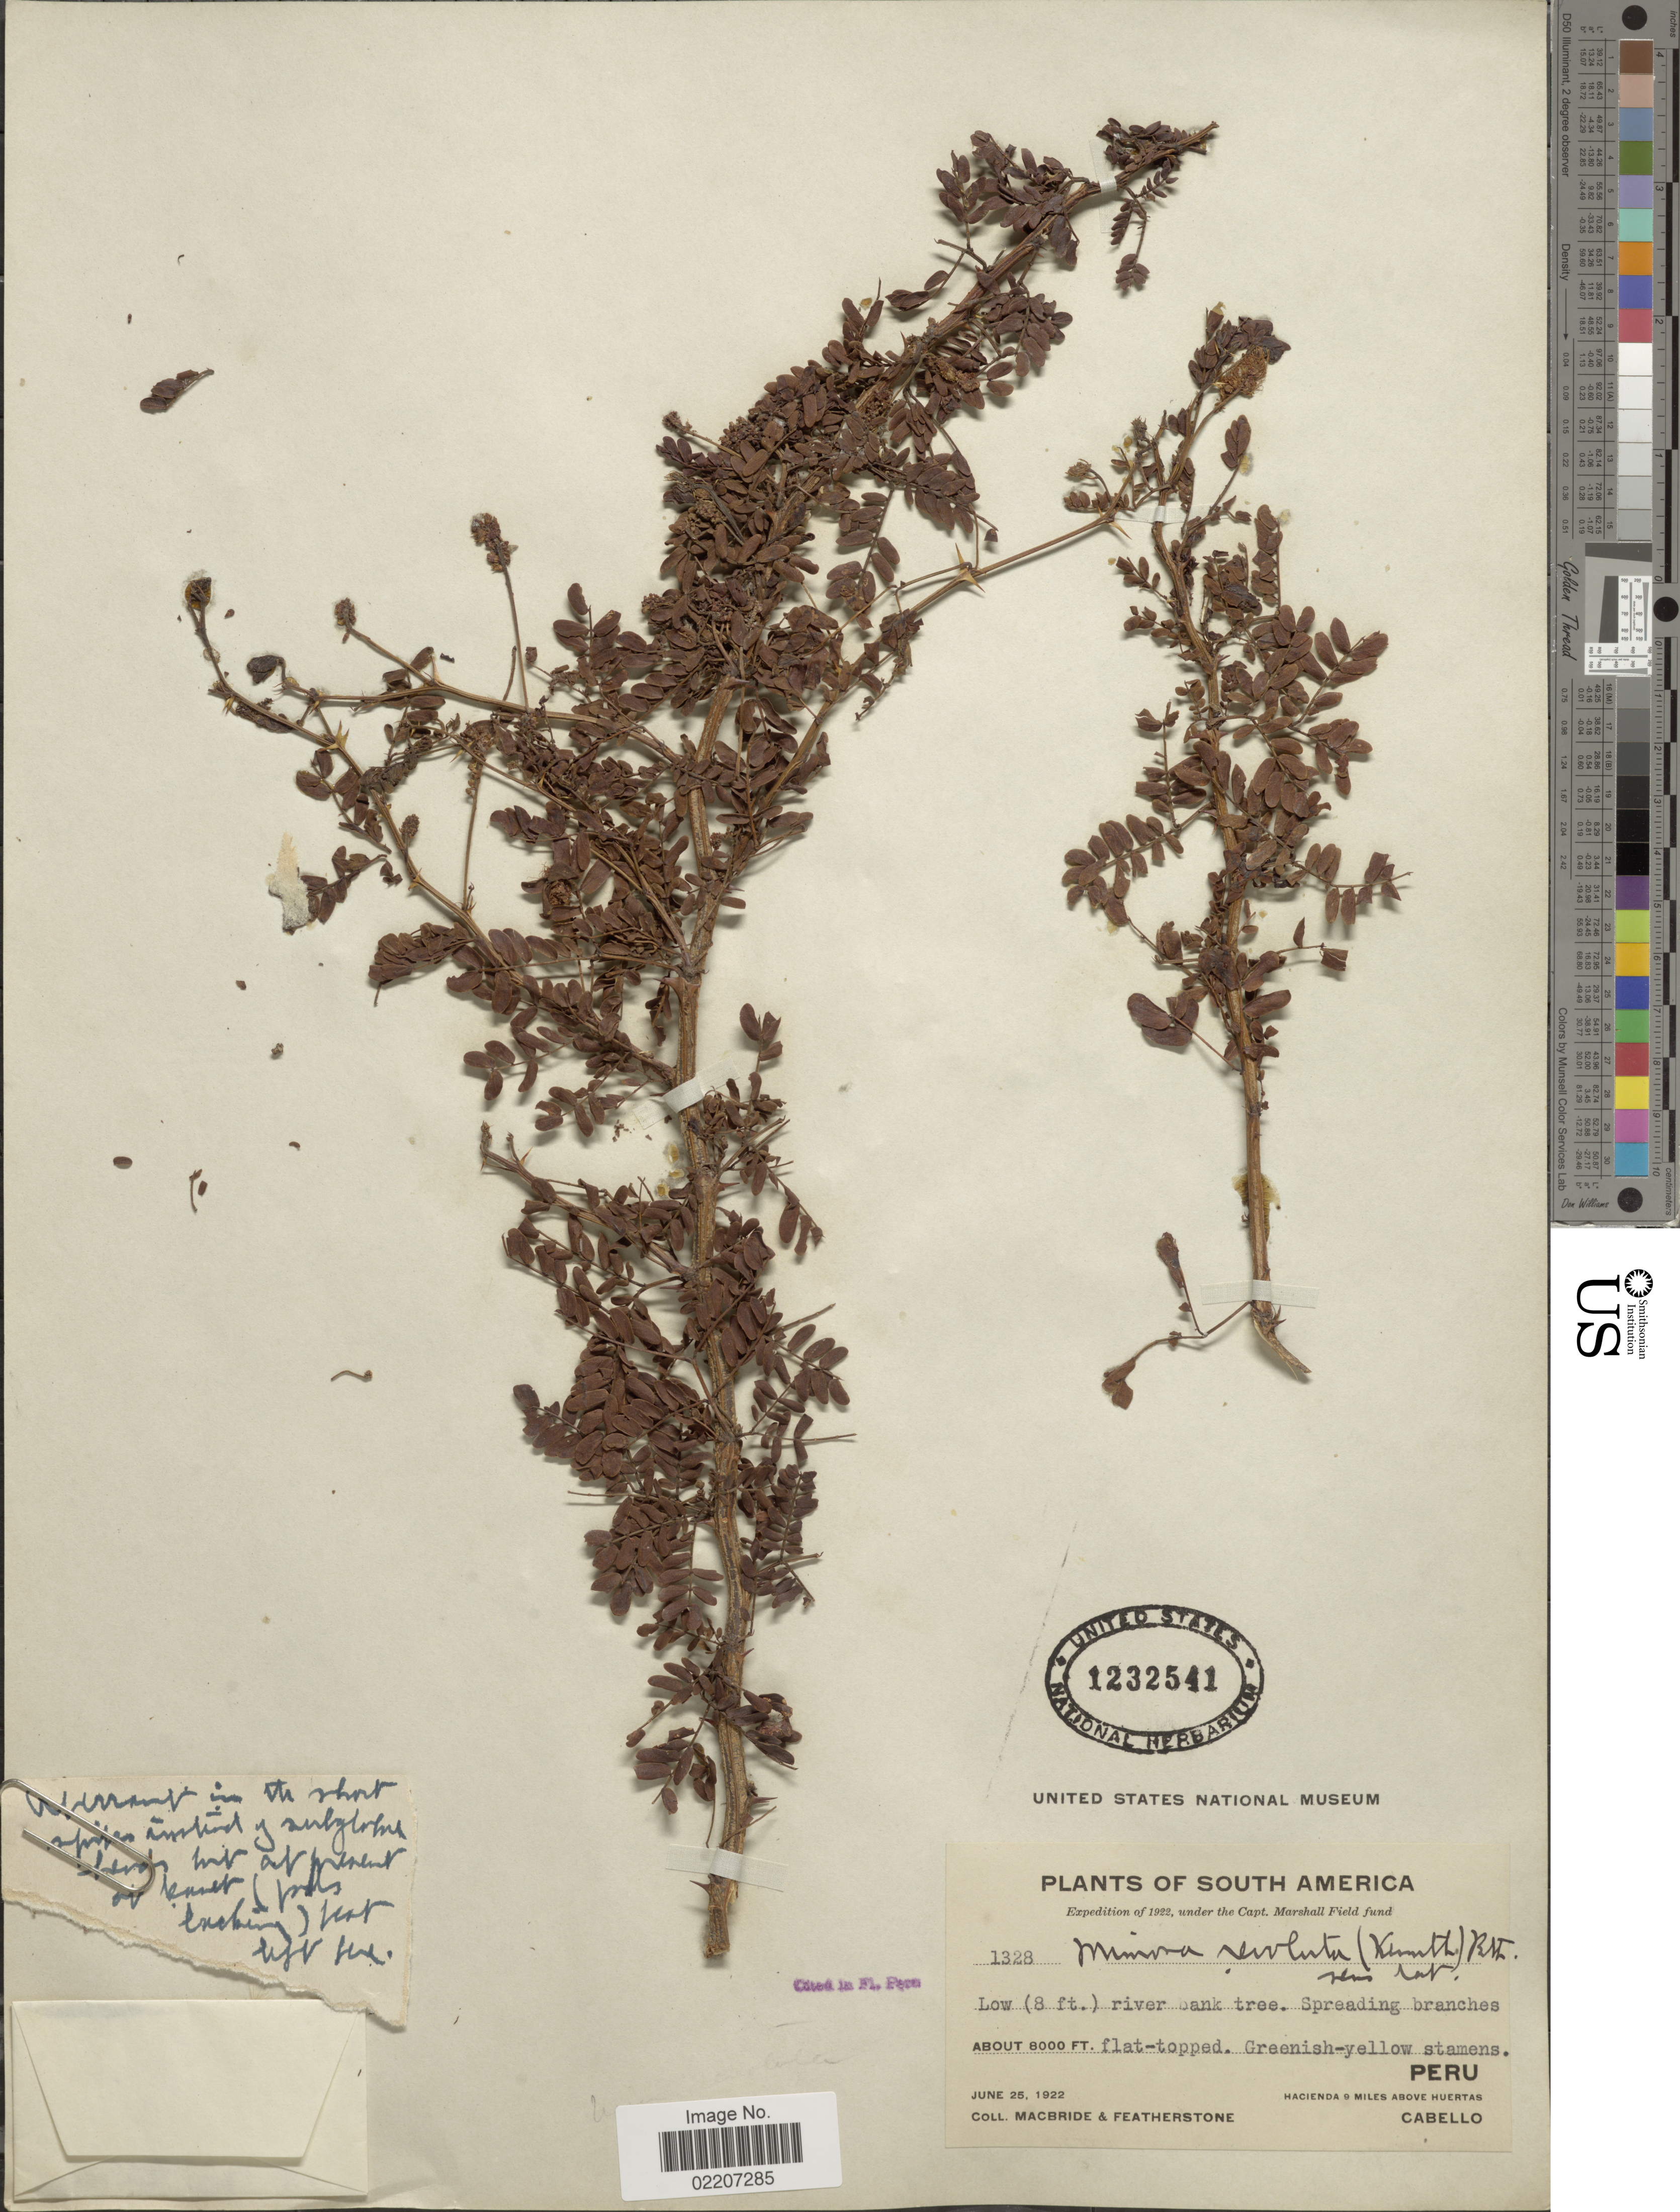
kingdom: Plantae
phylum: Tracheophyta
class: Magnoliopsida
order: Fabales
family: Fabaceae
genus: Mimosa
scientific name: Mimosa revoluta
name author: (Kunth) Benth.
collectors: Macbride, -- & -. Featherstone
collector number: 1328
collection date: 1922-06-25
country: Peru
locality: Peru, Hacienda 9 miles above Huertas, Cabello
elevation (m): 2438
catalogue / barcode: US 1232541